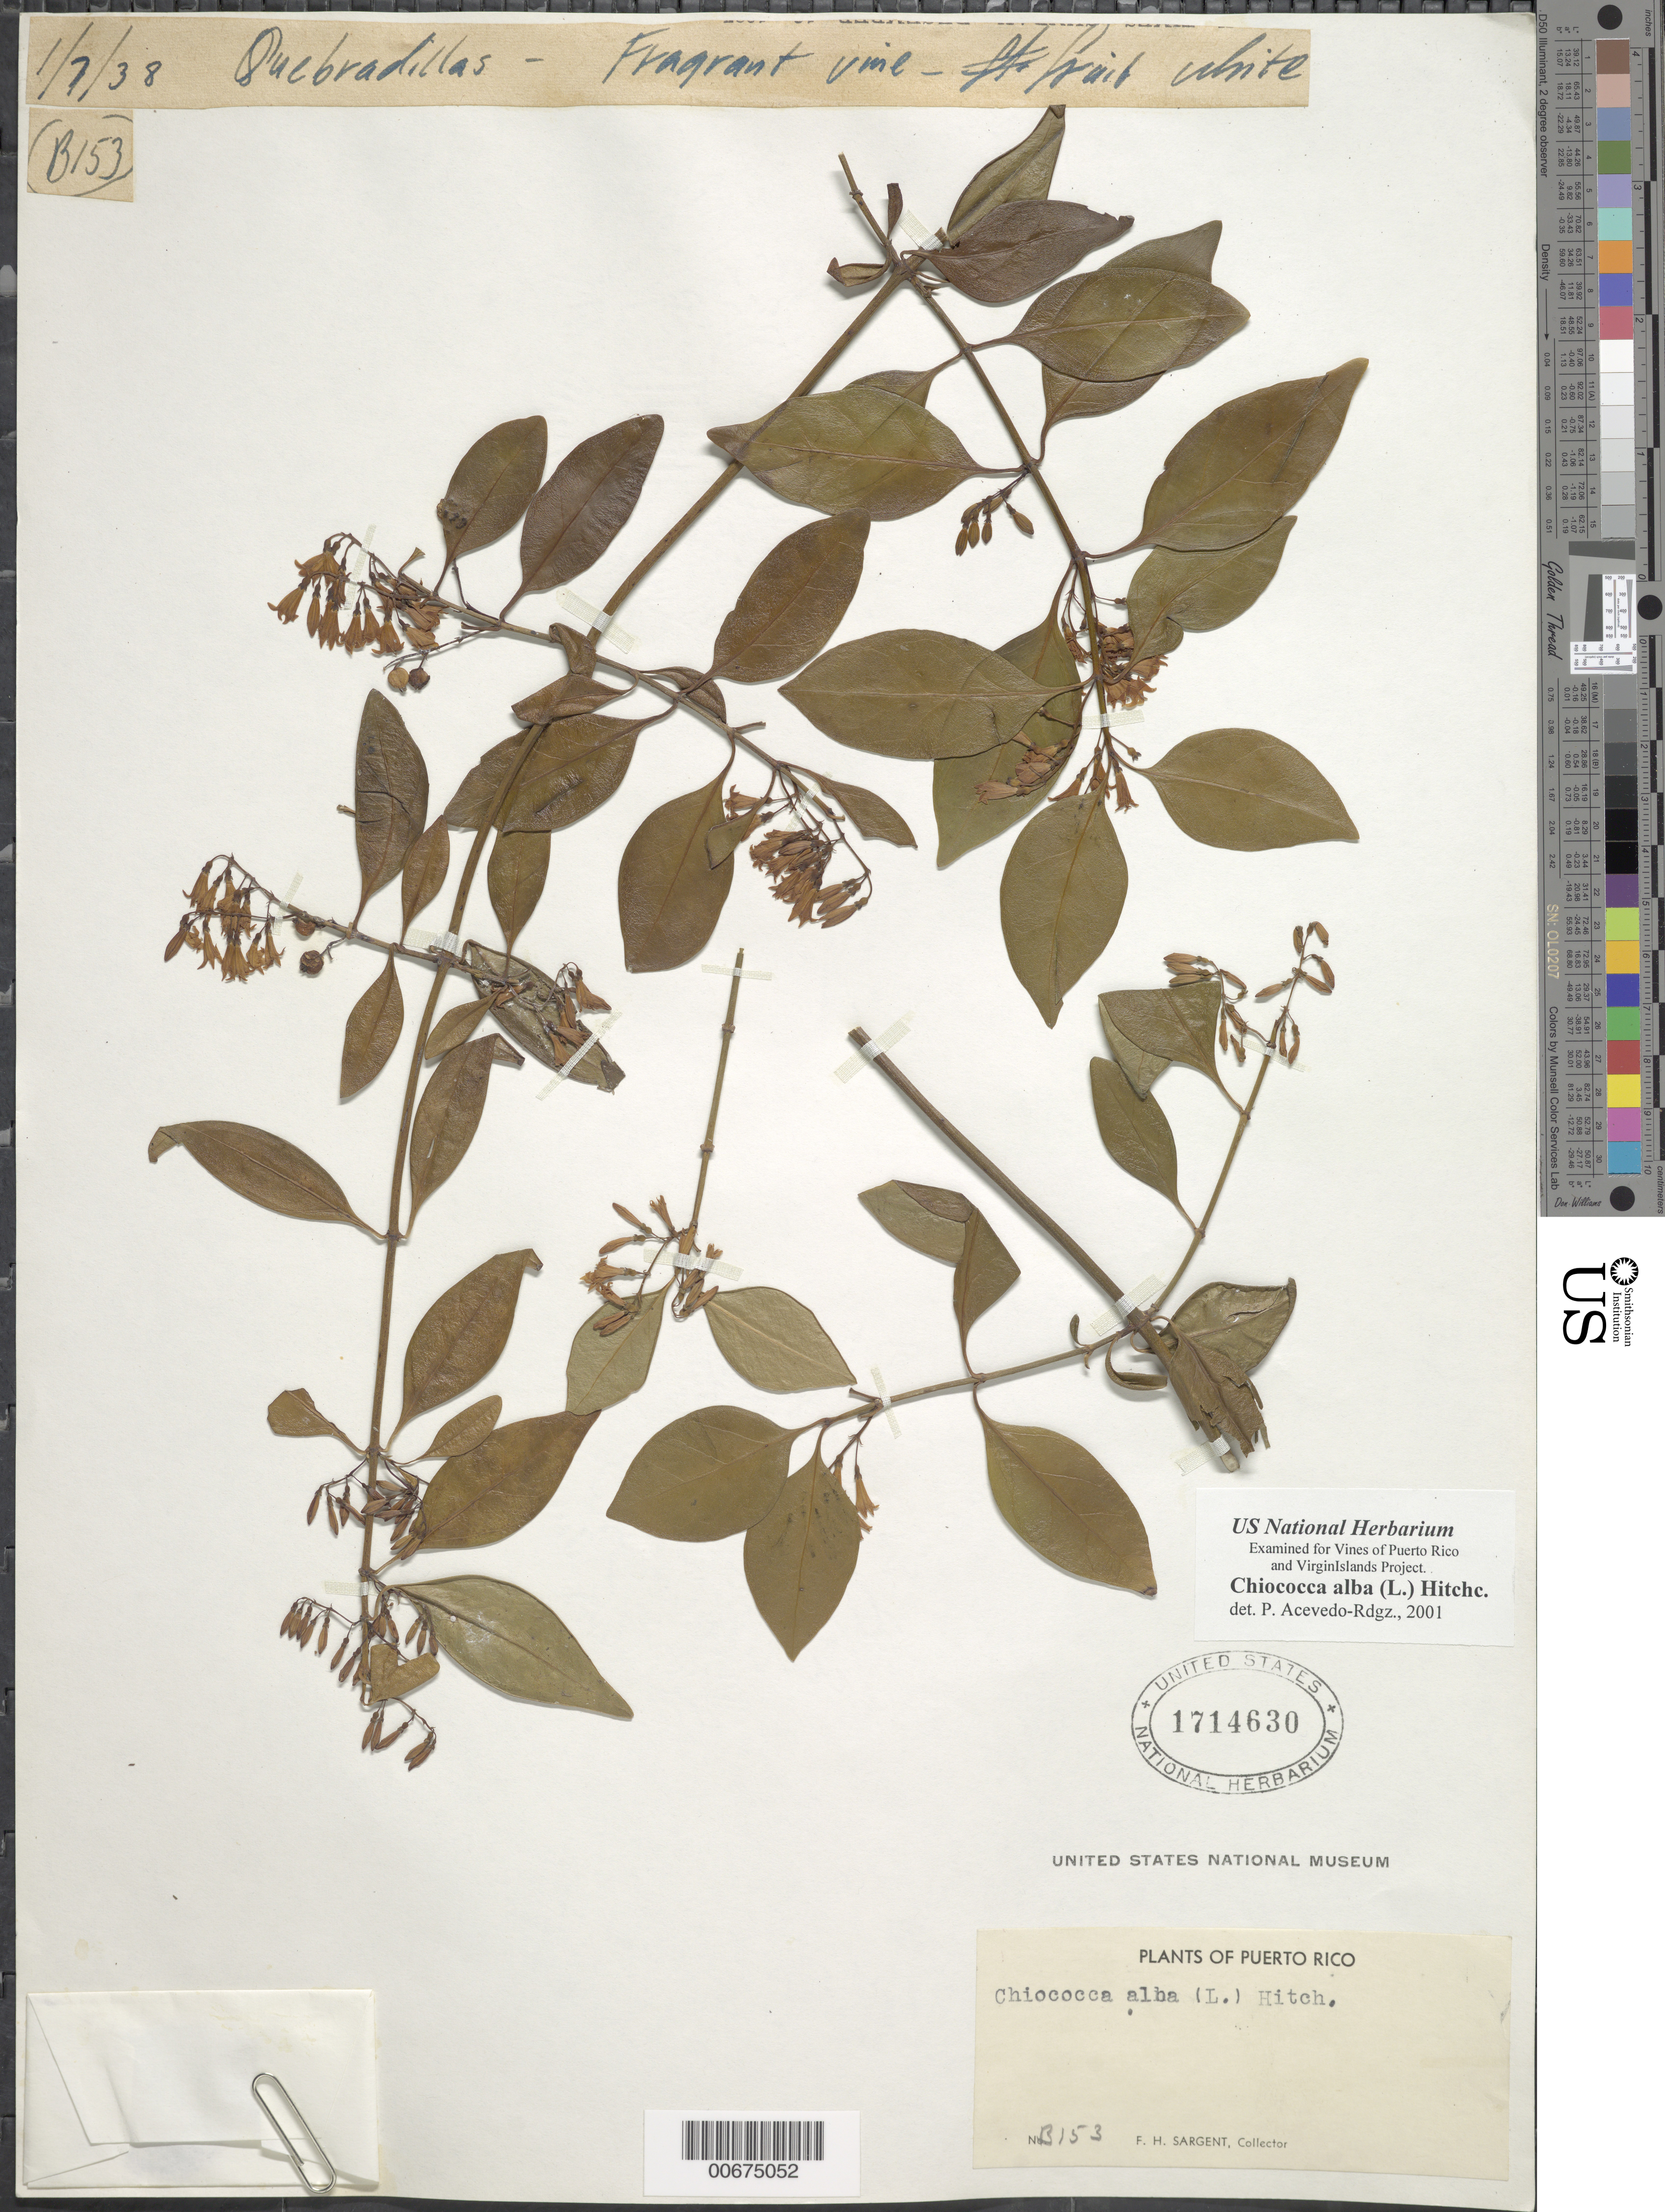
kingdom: Plantae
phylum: Tracheophyta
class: Magnoliopsida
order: Gentianales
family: Rubiaceae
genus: Chiococca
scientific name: Chiococca alba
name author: (L.) Hitchc.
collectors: F. H. Sargent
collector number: B153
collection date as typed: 07 Jan 1938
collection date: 1938-01-07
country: Puerto Rico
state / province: Quebradillas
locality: Quebradillas.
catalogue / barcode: US 1714630